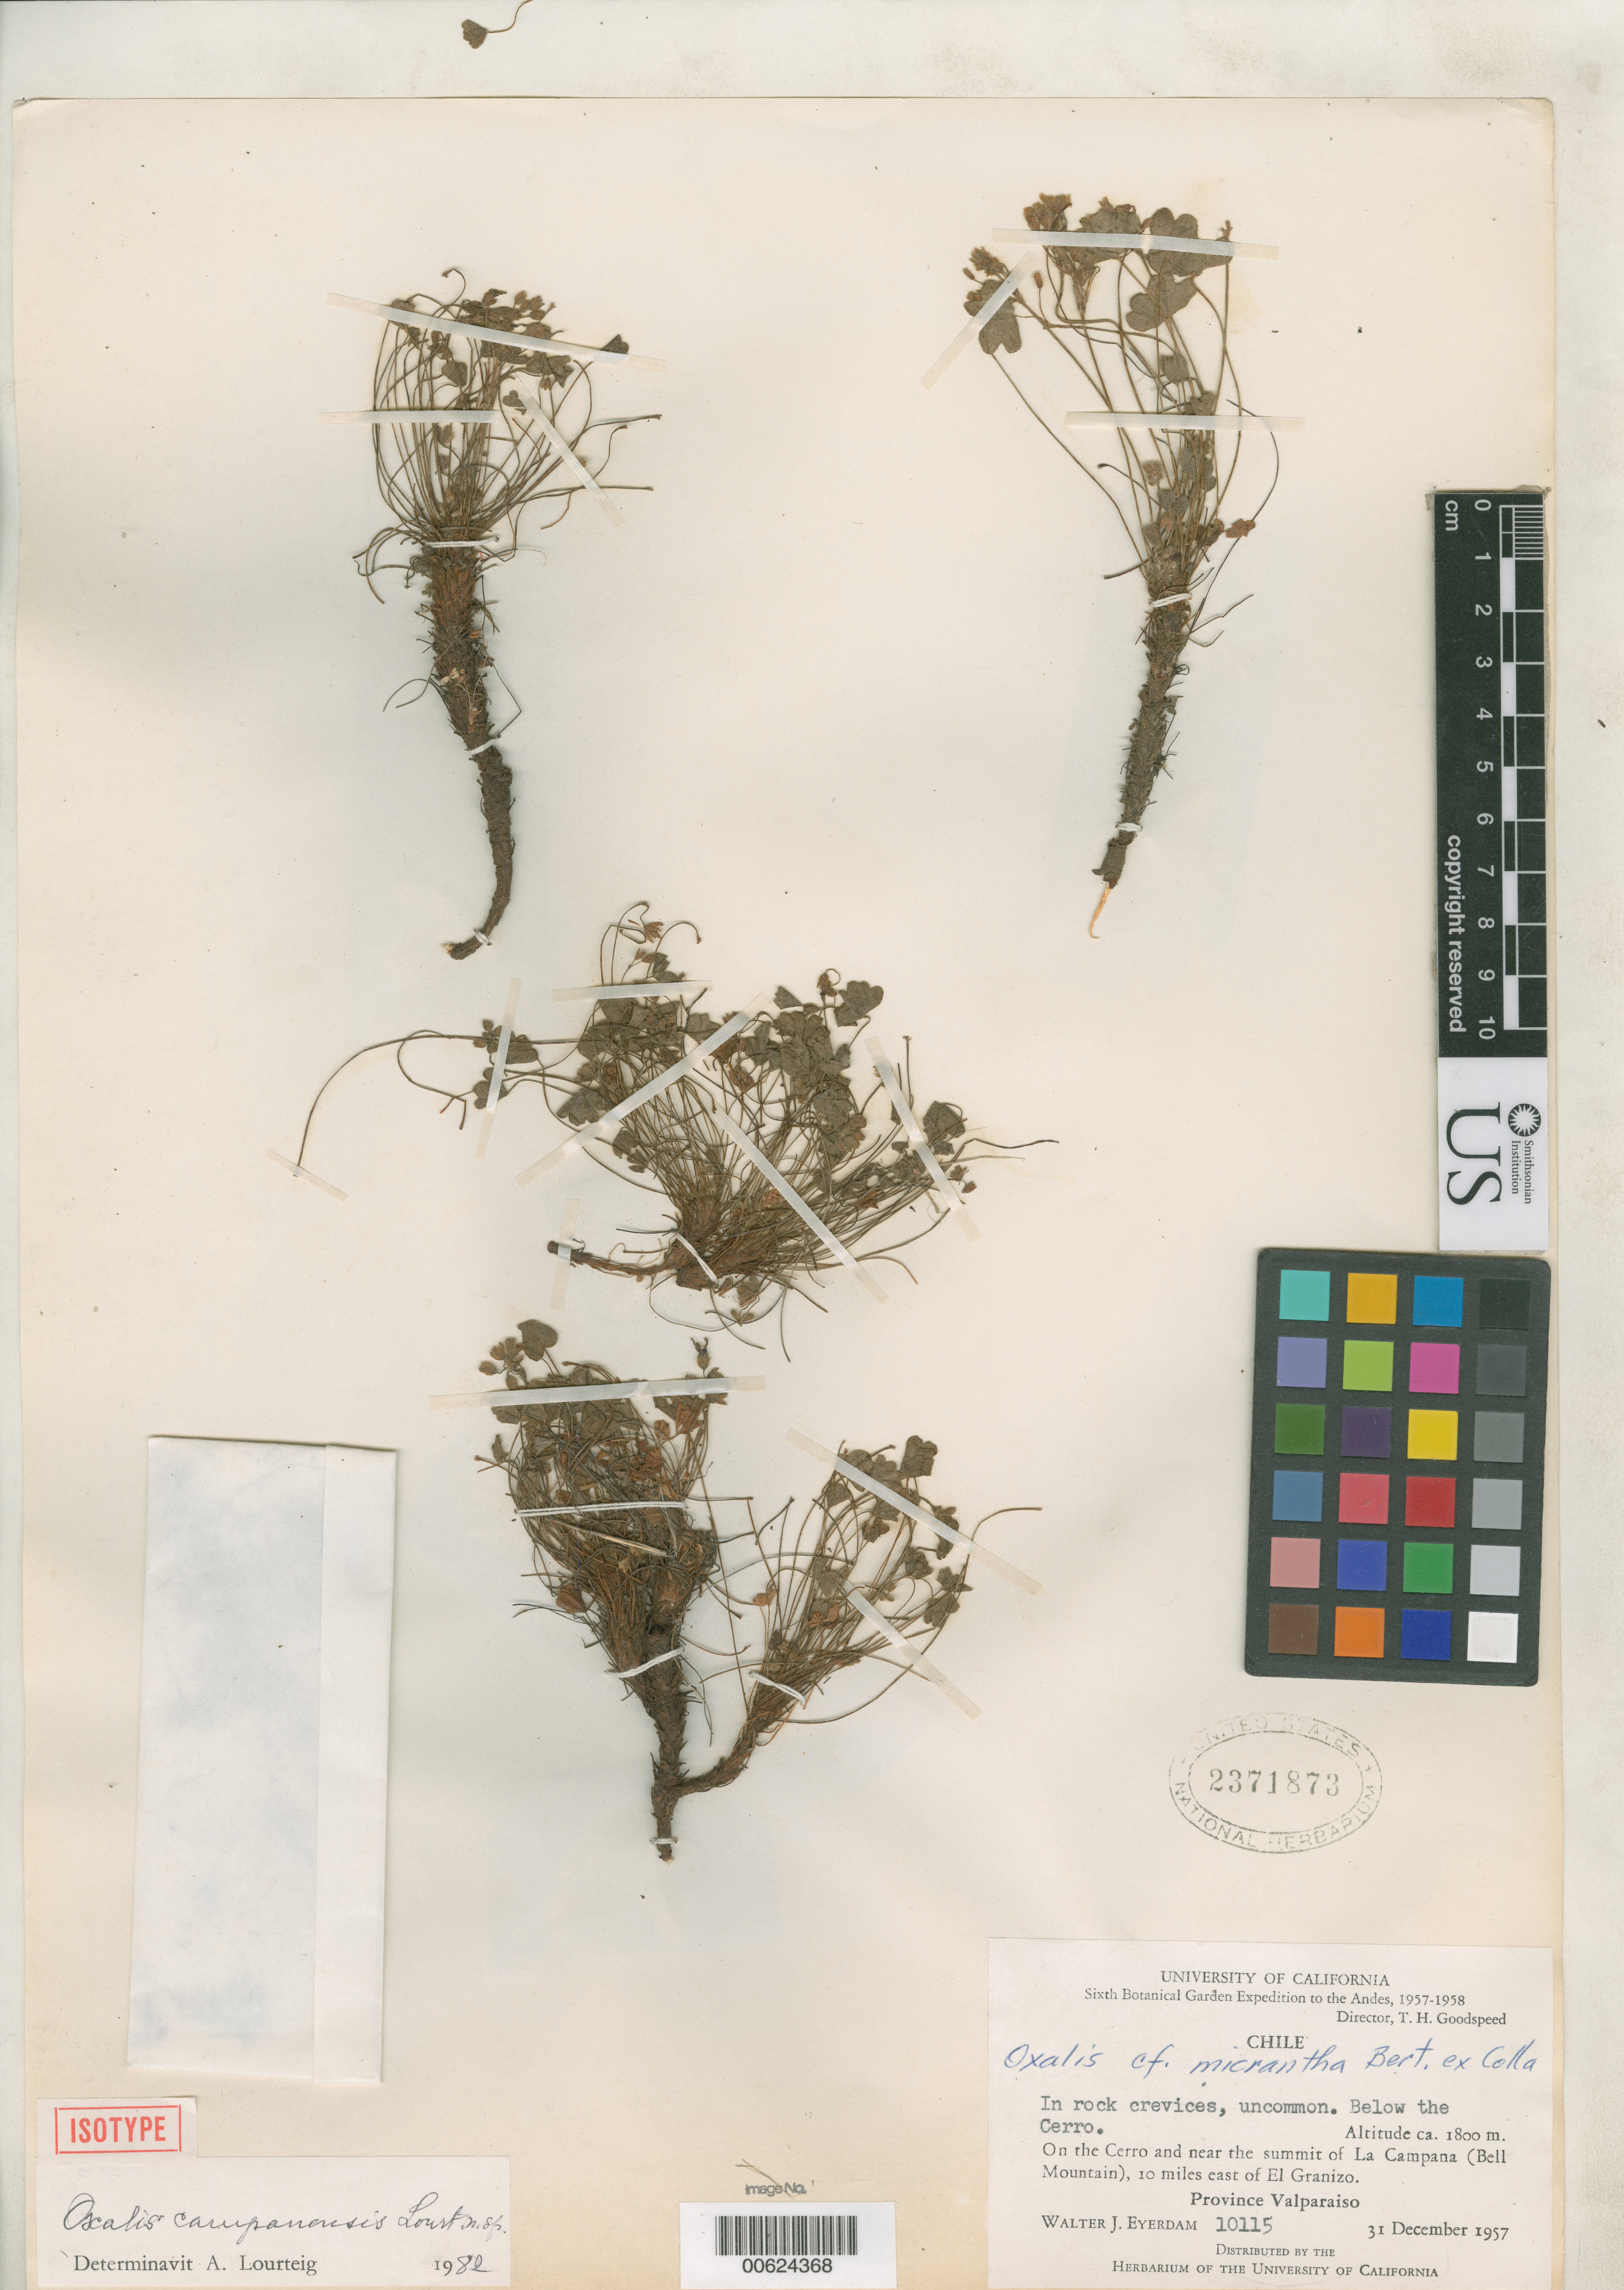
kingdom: Plantae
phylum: Tracheophyta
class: Magnoliopsida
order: Oxalidales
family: Oxalidaceae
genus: Oxalis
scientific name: Oxalis campanensis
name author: Lourteig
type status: Isotype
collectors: W. J. Eyerdam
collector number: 10115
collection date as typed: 31 Dec 1957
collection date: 1957-12-31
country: Chile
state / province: Valparaíso (V)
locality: Summit of La Campana (Bell Mountain), E of El Granizo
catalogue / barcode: US 2371873